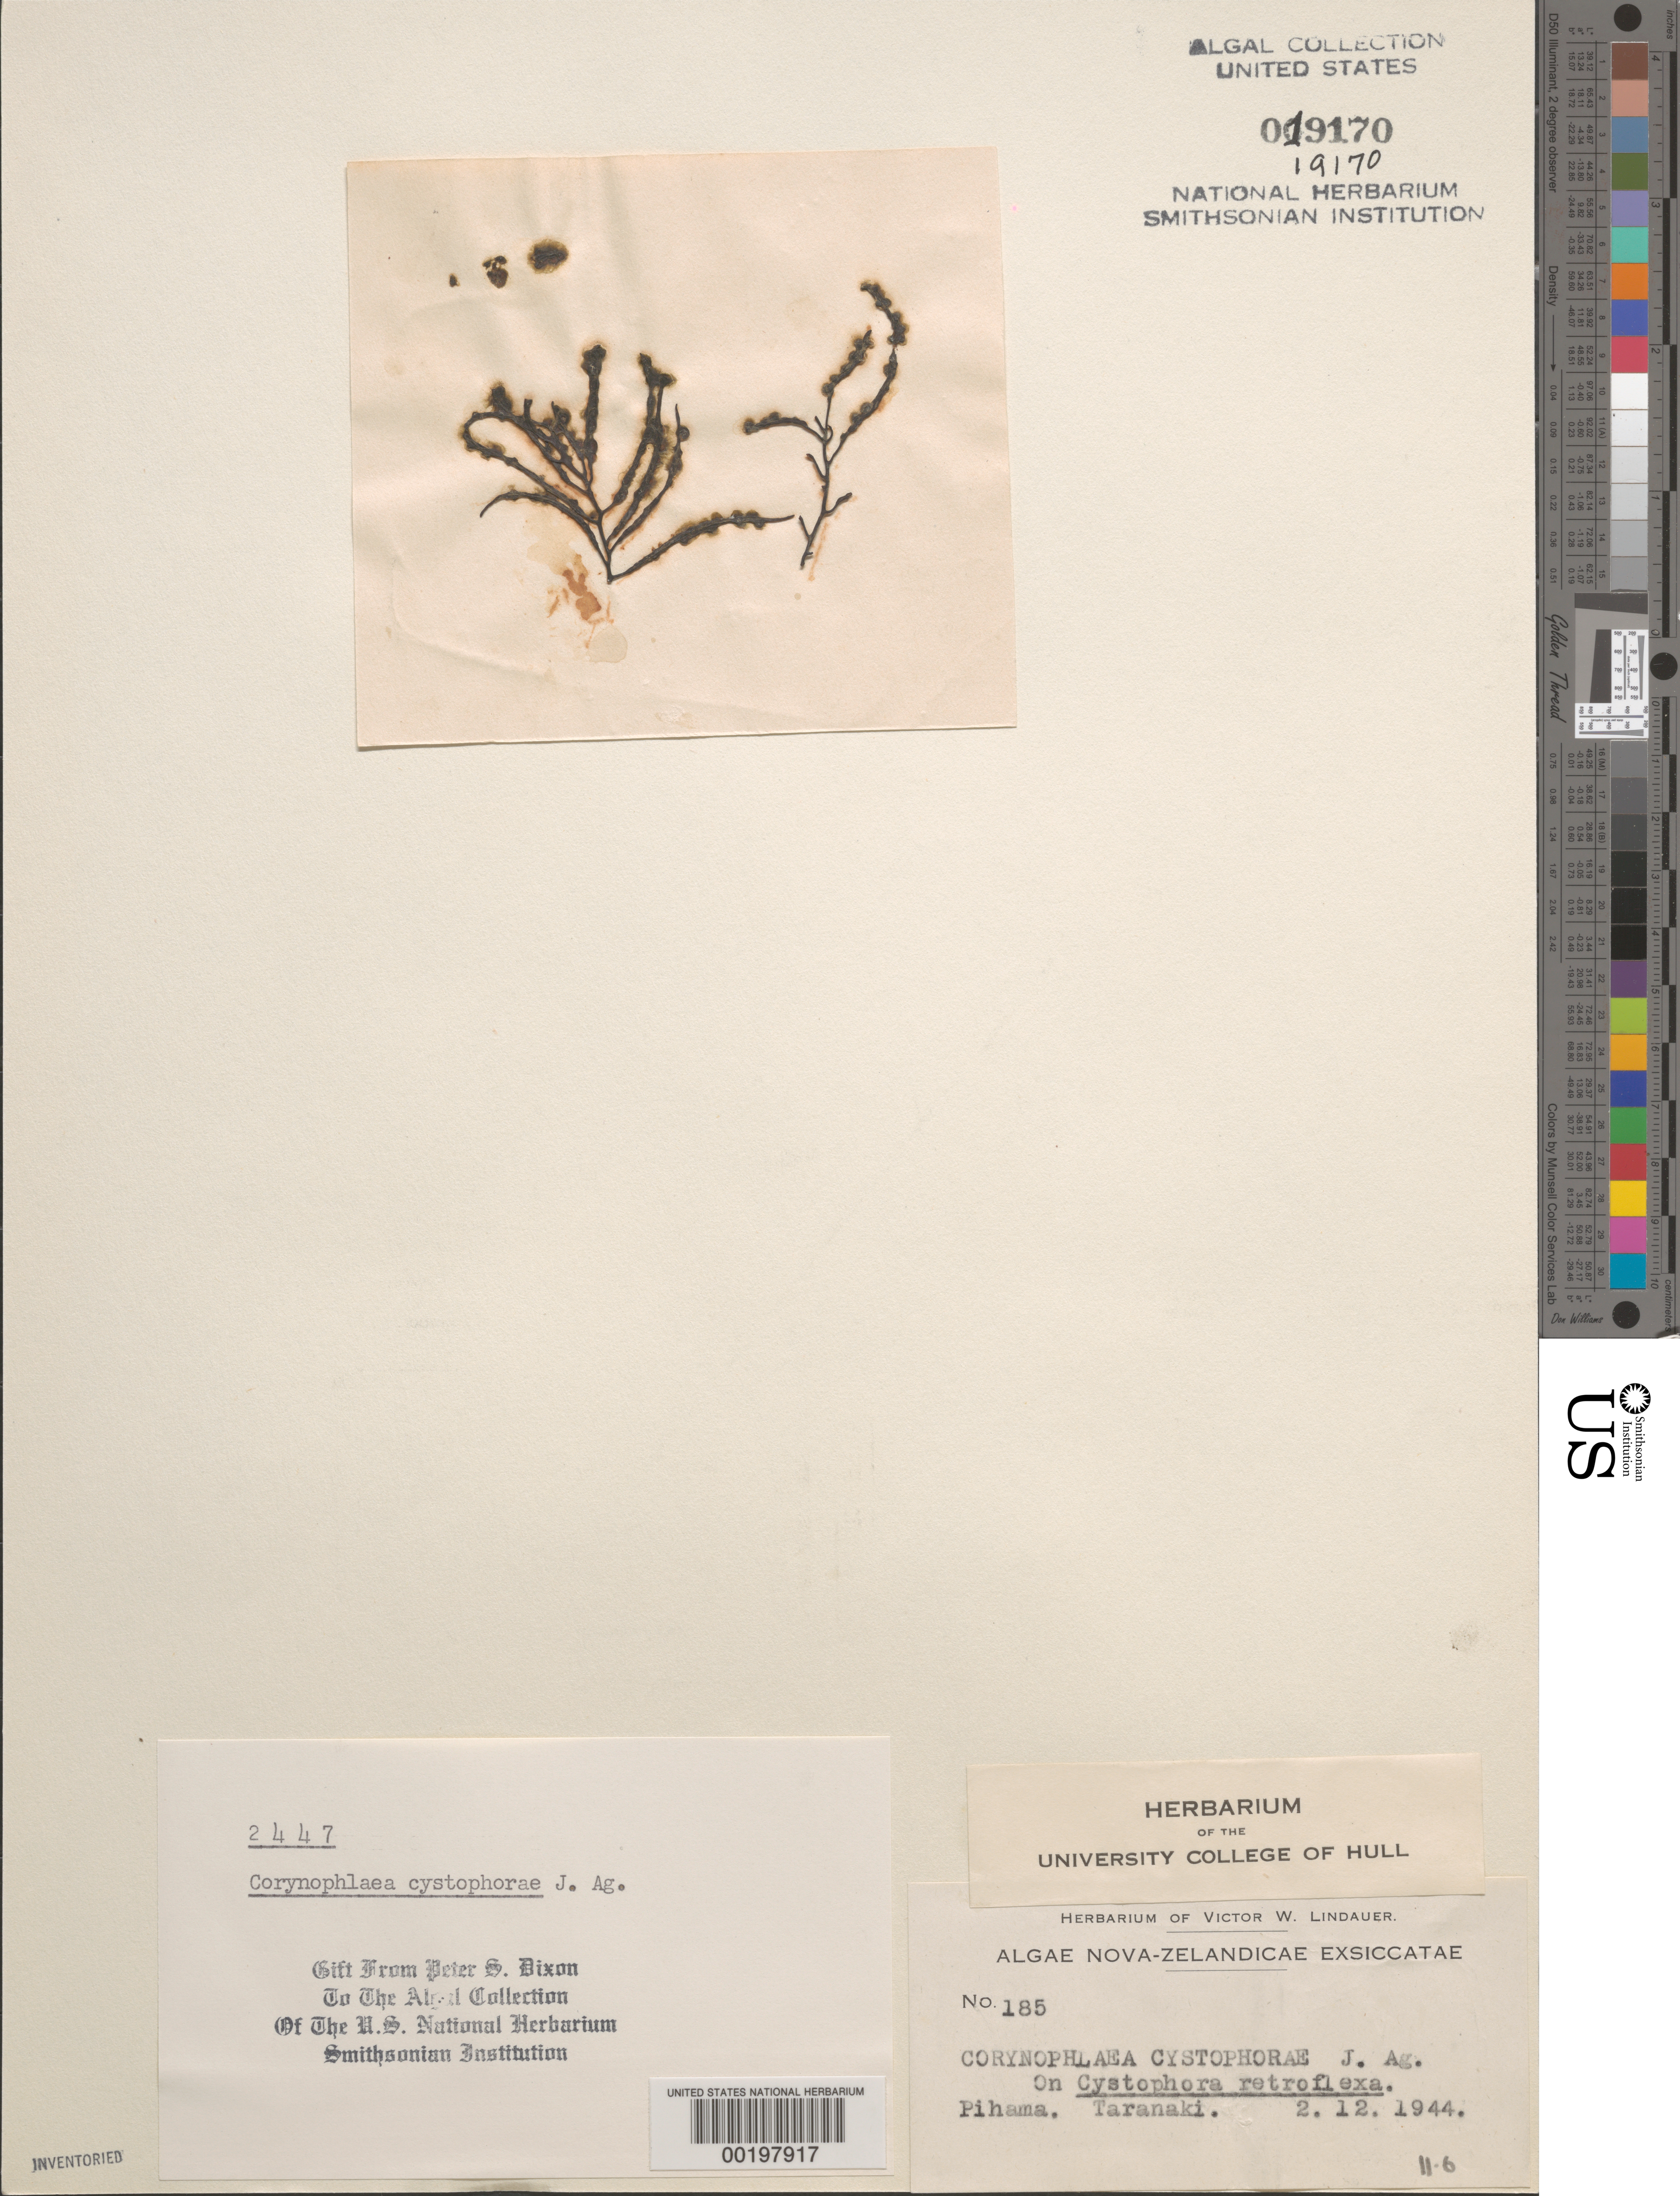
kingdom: Chromista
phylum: Ochrophyta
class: Phaeophyceae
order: Chordariales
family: Corynophlaeaceae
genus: Corynophlaea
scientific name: Corynophlaea cystophorae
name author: J. Agardh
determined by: Dixon, P. S.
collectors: V. Lindauer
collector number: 185 & PSD 2447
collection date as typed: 02 Dec 1944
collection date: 1944-12-02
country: New Zealand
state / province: Taranaki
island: North Island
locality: Pihama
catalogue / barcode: US 19170